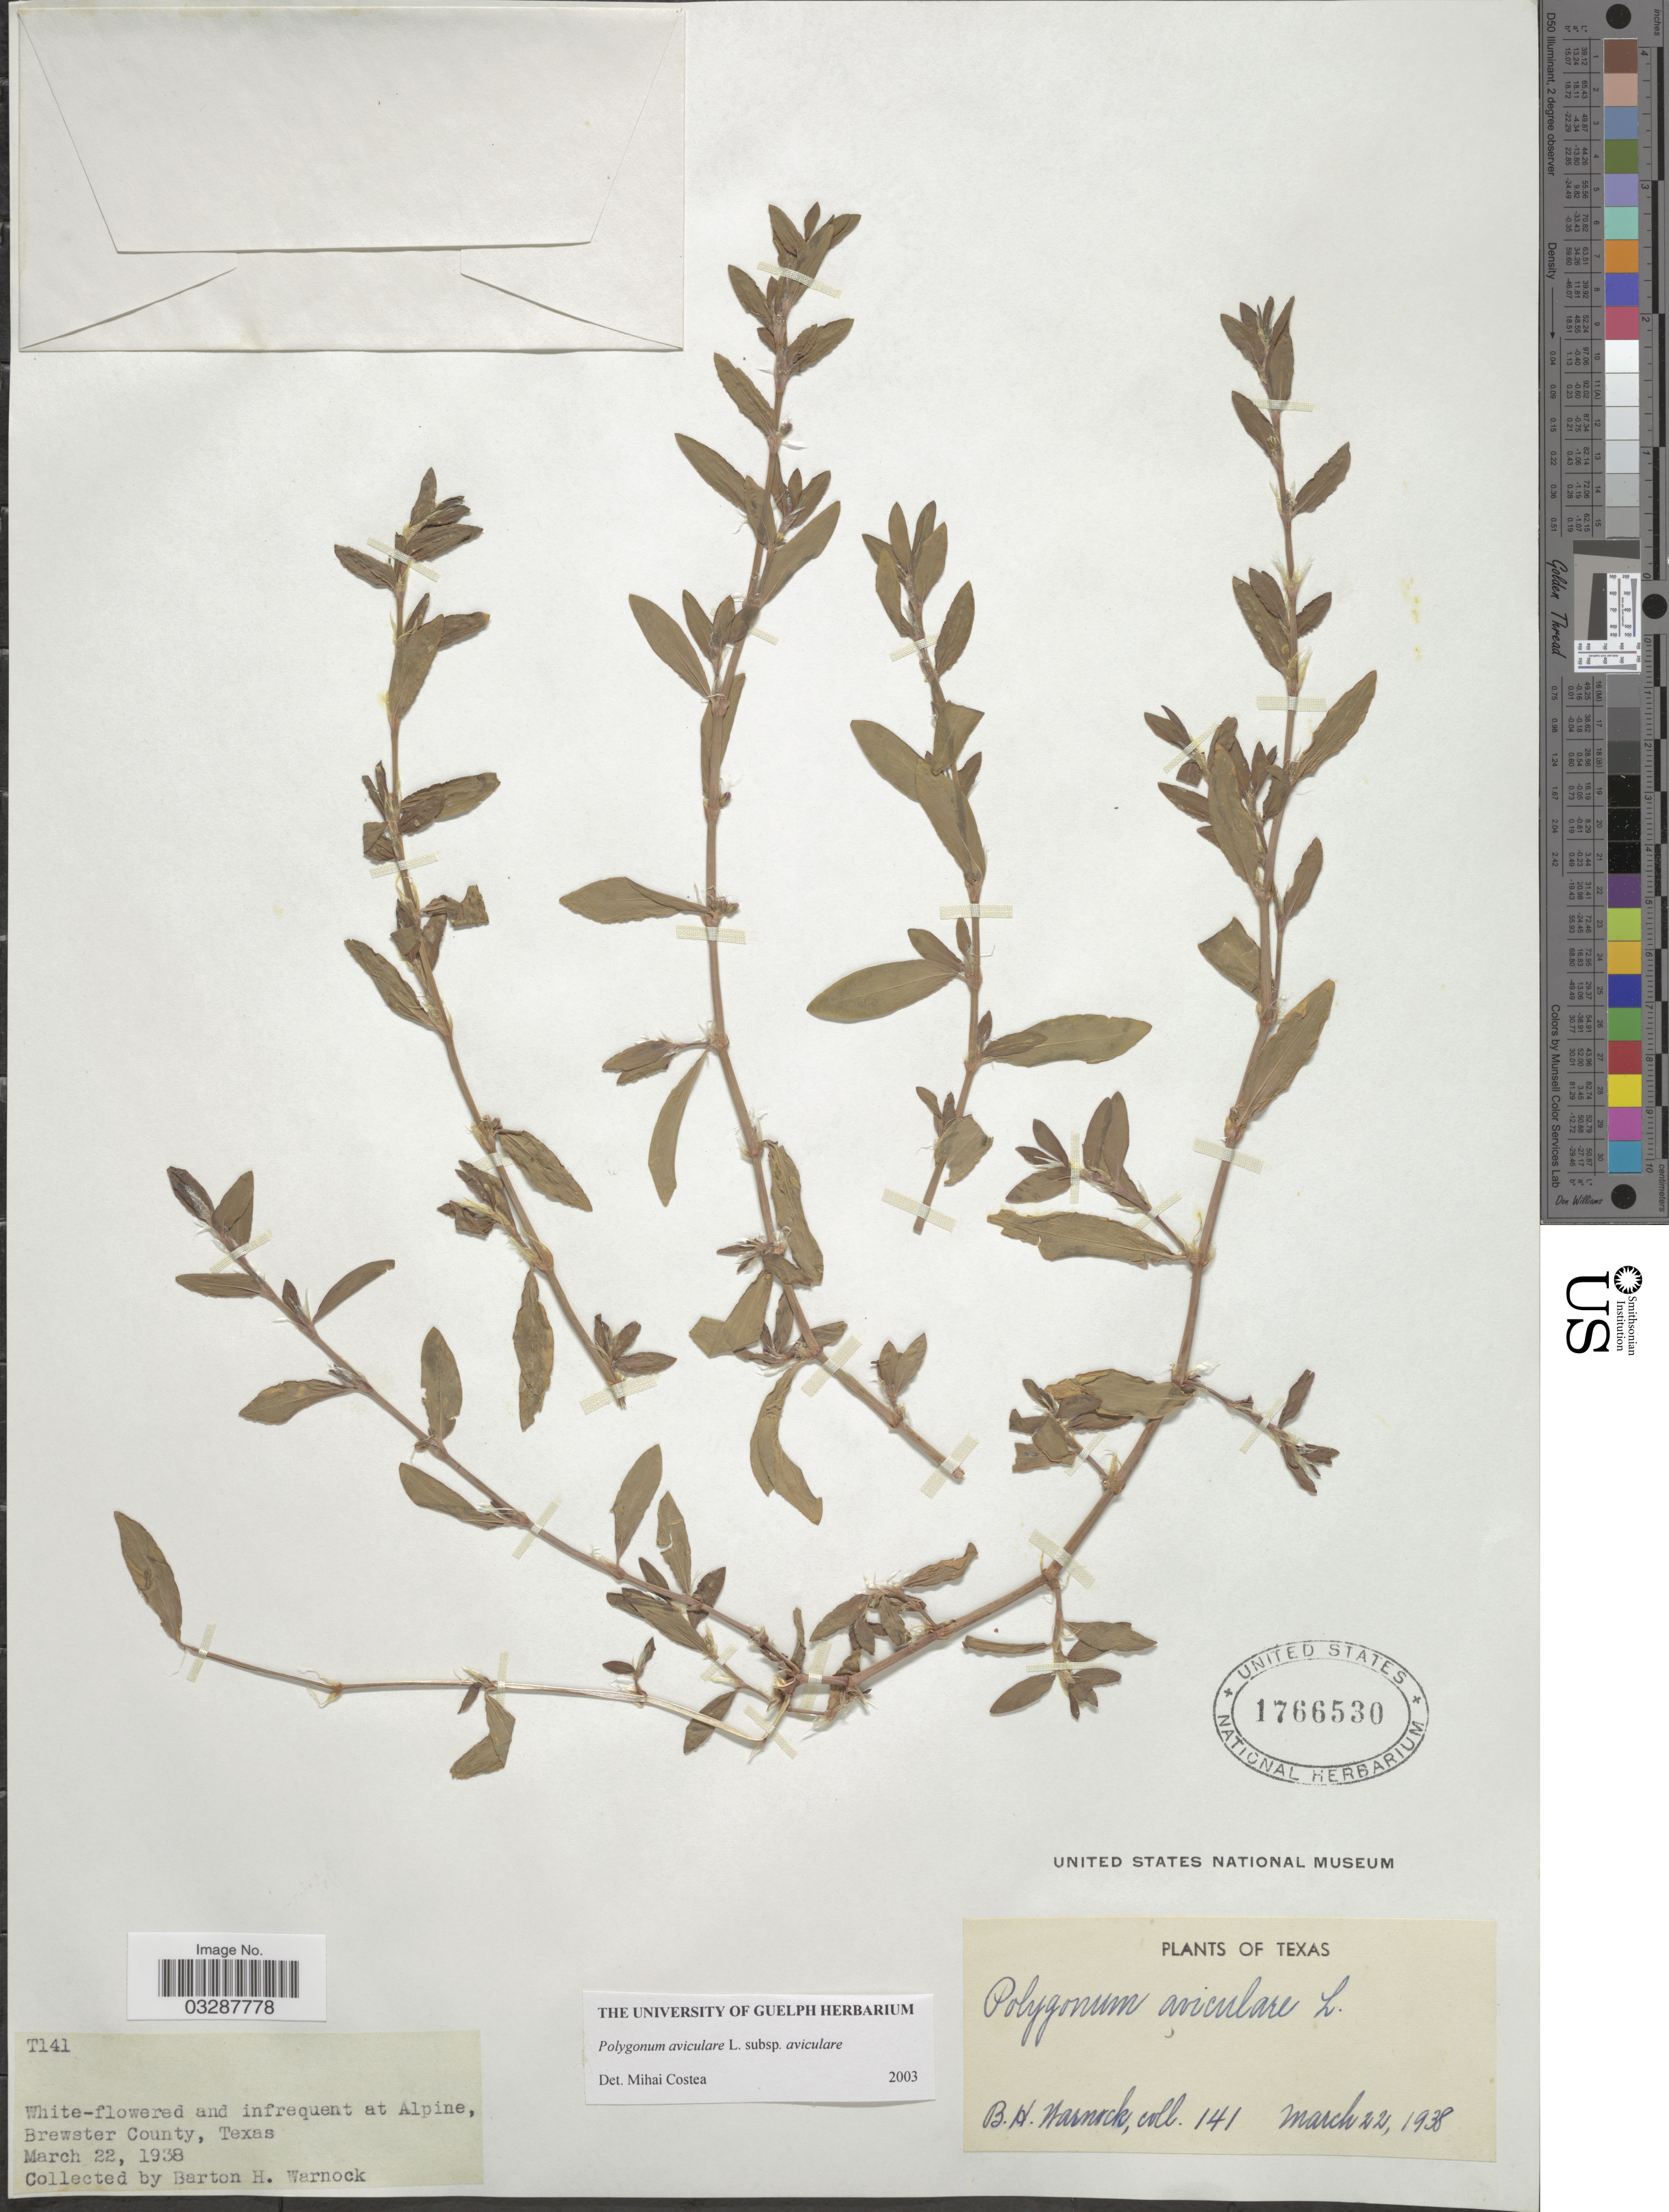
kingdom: Plantae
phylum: Tracheophyta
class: Magnoliopsida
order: Caryophyllales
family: Polygonaceae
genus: Polygonum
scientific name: Polygonum aviculare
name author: L.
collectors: B. H. Warnock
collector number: T141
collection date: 1938-03-22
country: United States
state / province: Texas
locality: White-flowered and infrequent at Alpine, Brewster County.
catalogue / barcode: US 1766530